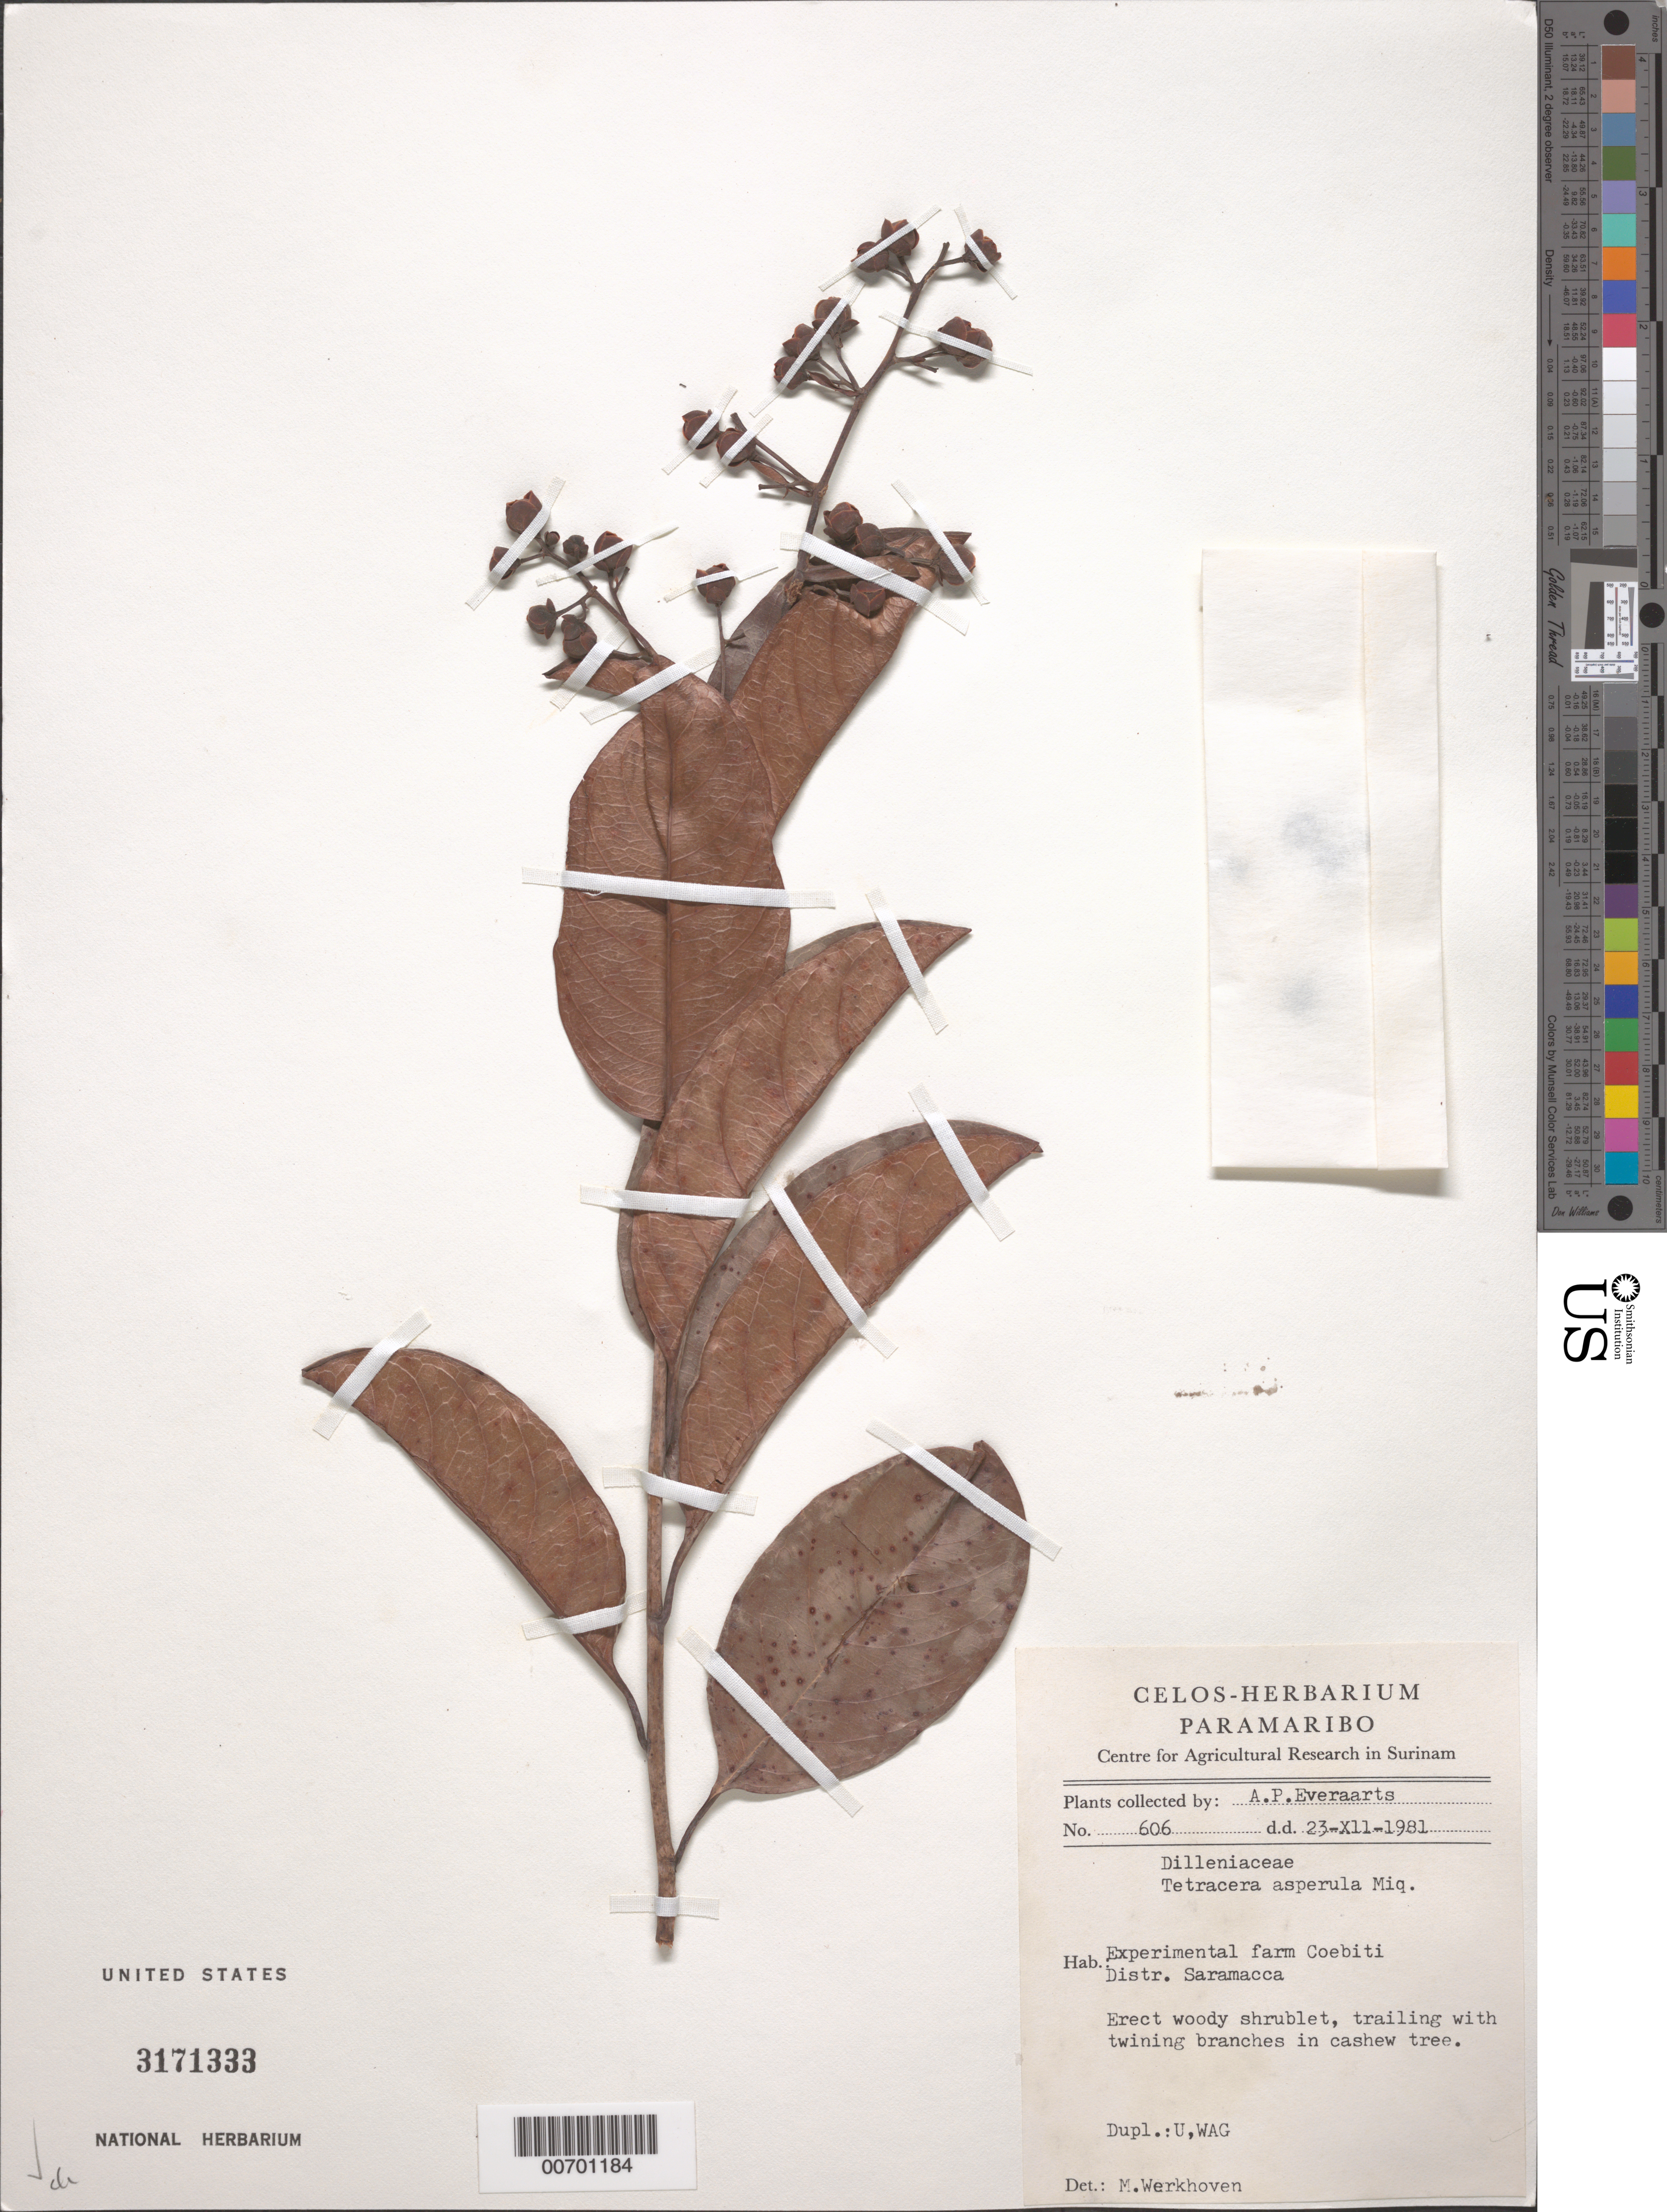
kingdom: Plantae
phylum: Tracheophyta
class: Magnoliopsida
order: Dilleniales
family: Dilleniaceae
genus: Tetracera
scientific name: Tetracera asperula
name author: Miq.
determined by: Werkhoven, M. C. M.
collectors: A. Everaarts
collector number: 606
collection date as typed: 23-Dec-81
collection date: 1981-12-23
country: Suriname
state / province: Saramacca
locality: Coebiti Experimental Farm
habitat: Trailing with twining branches in cashew tree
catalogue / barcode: US 3171333